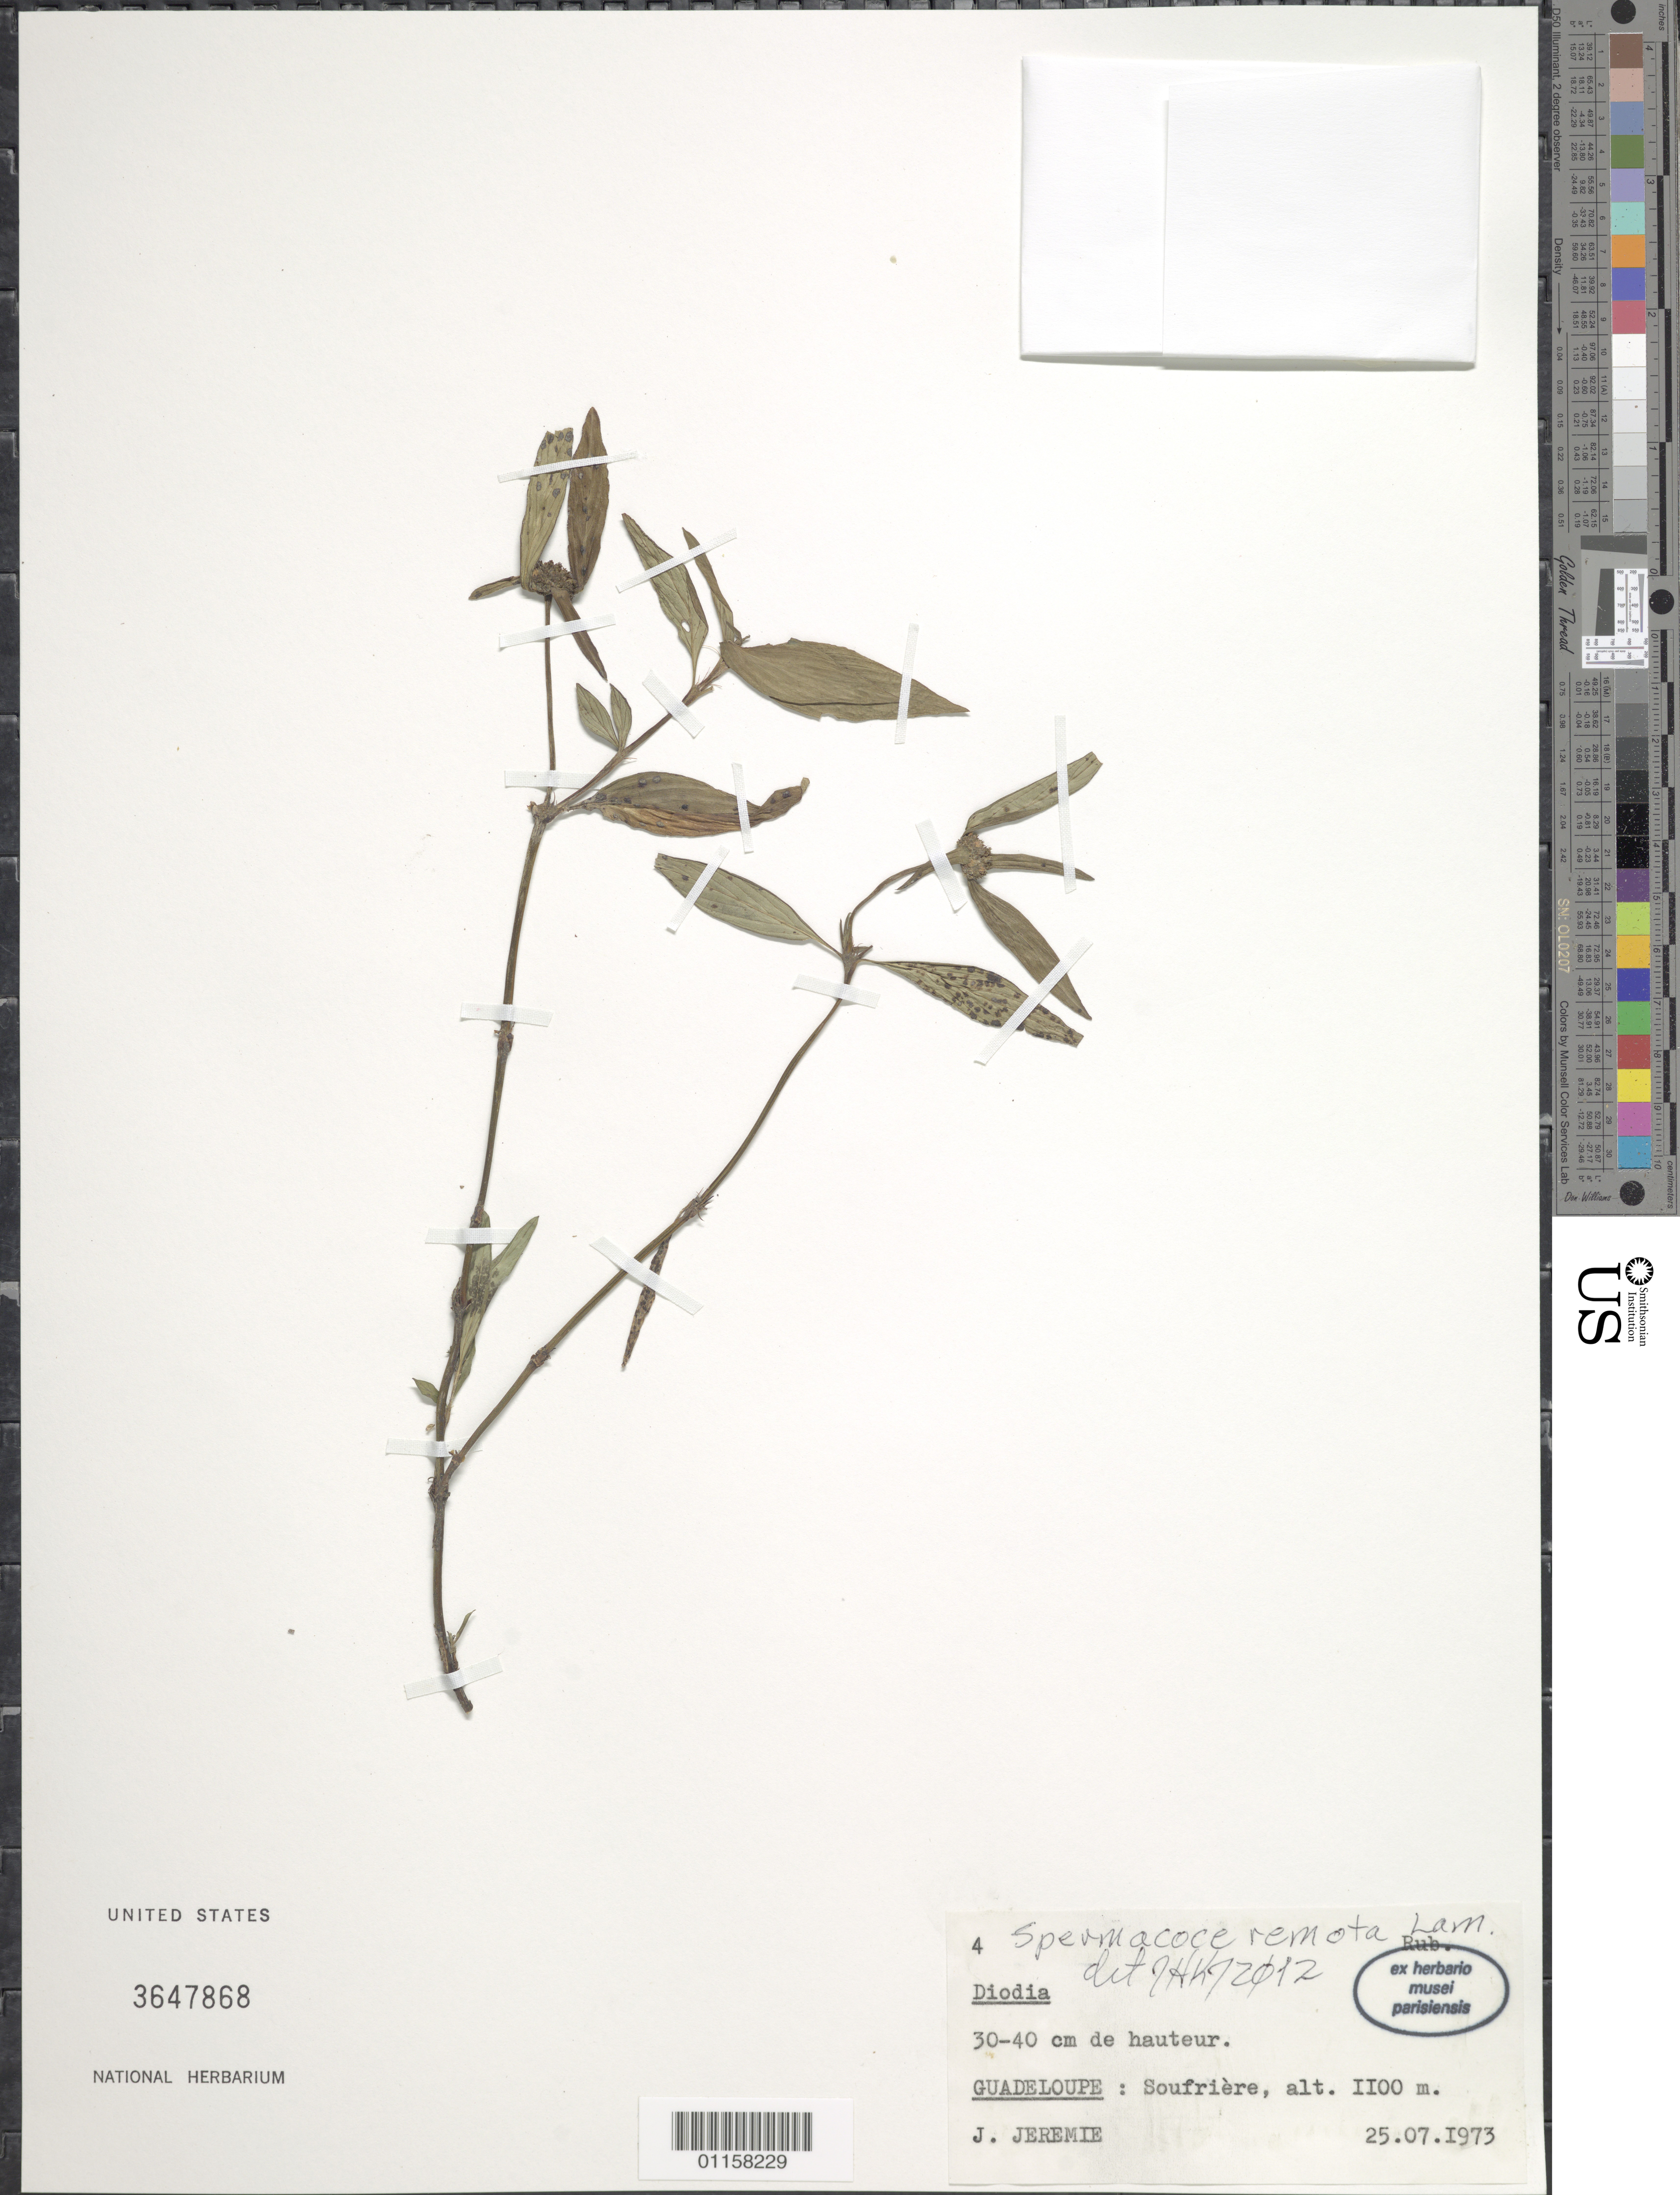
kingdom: Plantae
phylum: Tracheophyta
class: Magnoliopsida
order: Gentianales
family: Rubiaceae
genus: Spermacoce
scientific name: Spermacoce remota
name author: Lam.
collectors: J. Jérémie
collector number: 4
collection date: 1973-07-25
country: Guadeloupe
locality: Soufriere.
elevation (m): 1100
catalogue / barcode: US 3647868